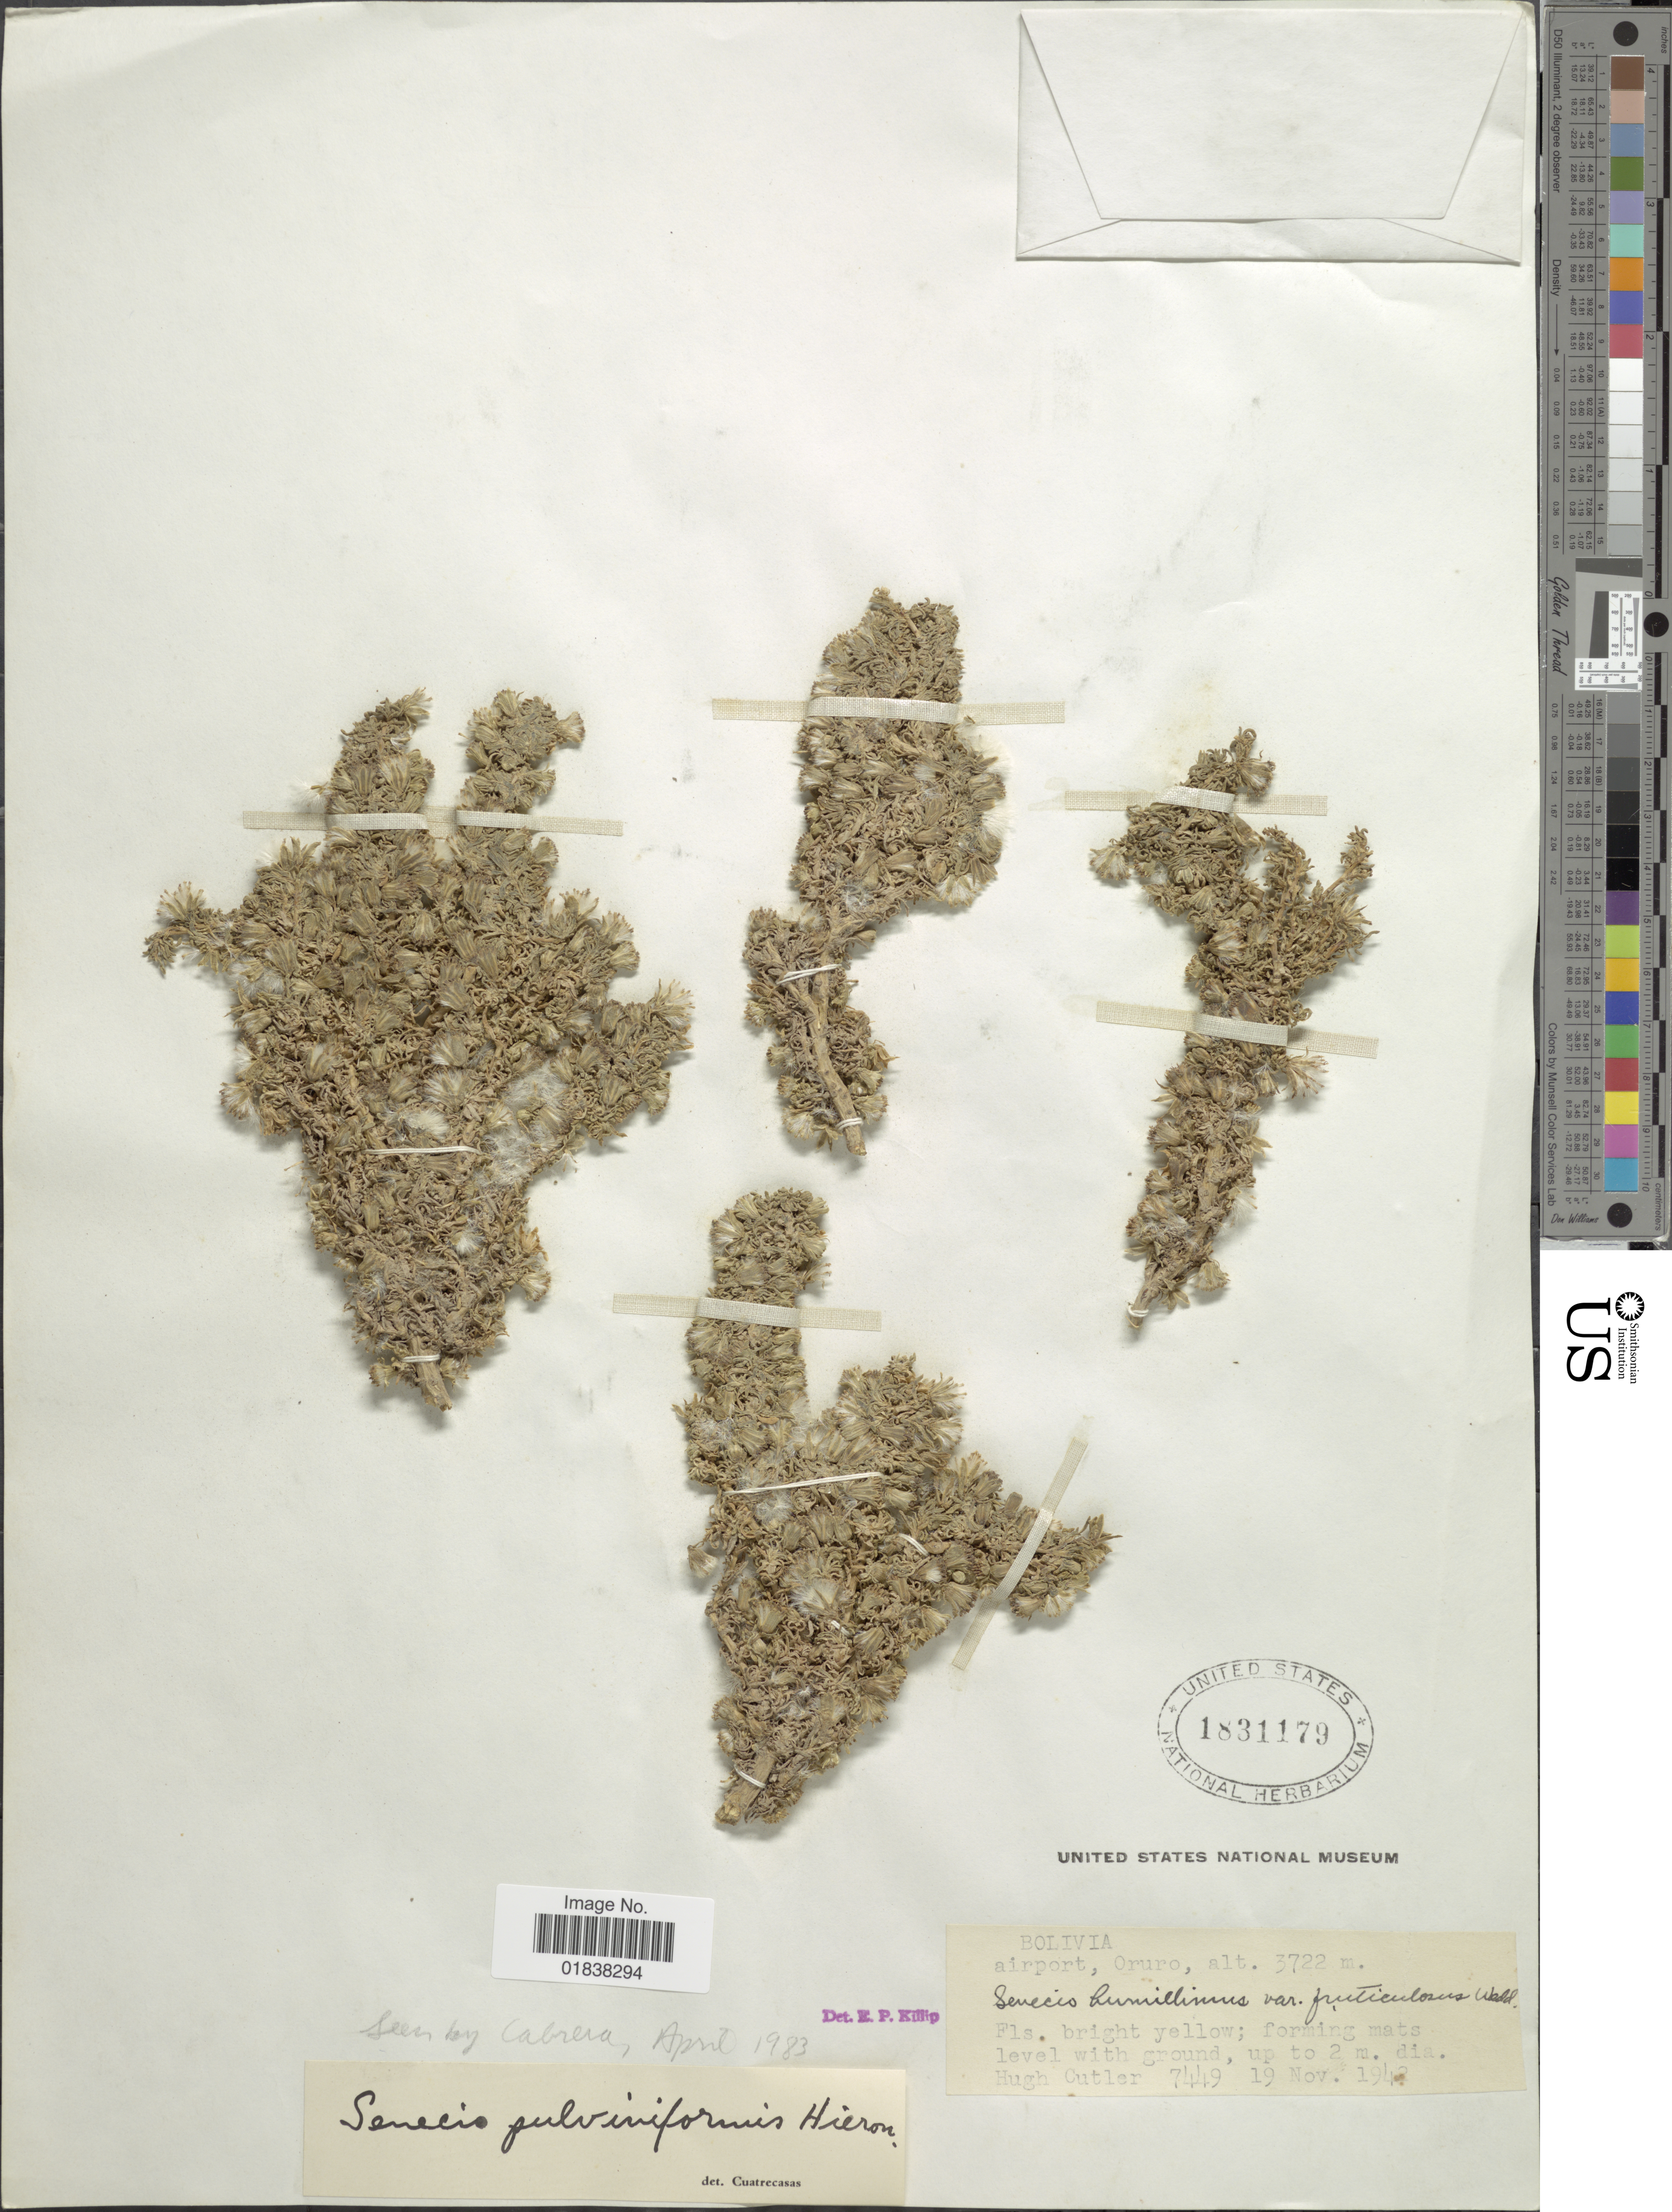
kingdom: Plantae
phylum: Tracheophyta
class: Magnoliopsida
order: Asterales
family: Asteraceae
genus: Senecio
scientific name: Senecio humillimus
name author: Sch. Bip.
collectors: H. C. Cutler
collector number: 7449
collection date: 1942-11-19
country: Bolivia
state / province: Oruro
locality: Airport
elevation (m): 3722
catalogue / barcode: US 1831179